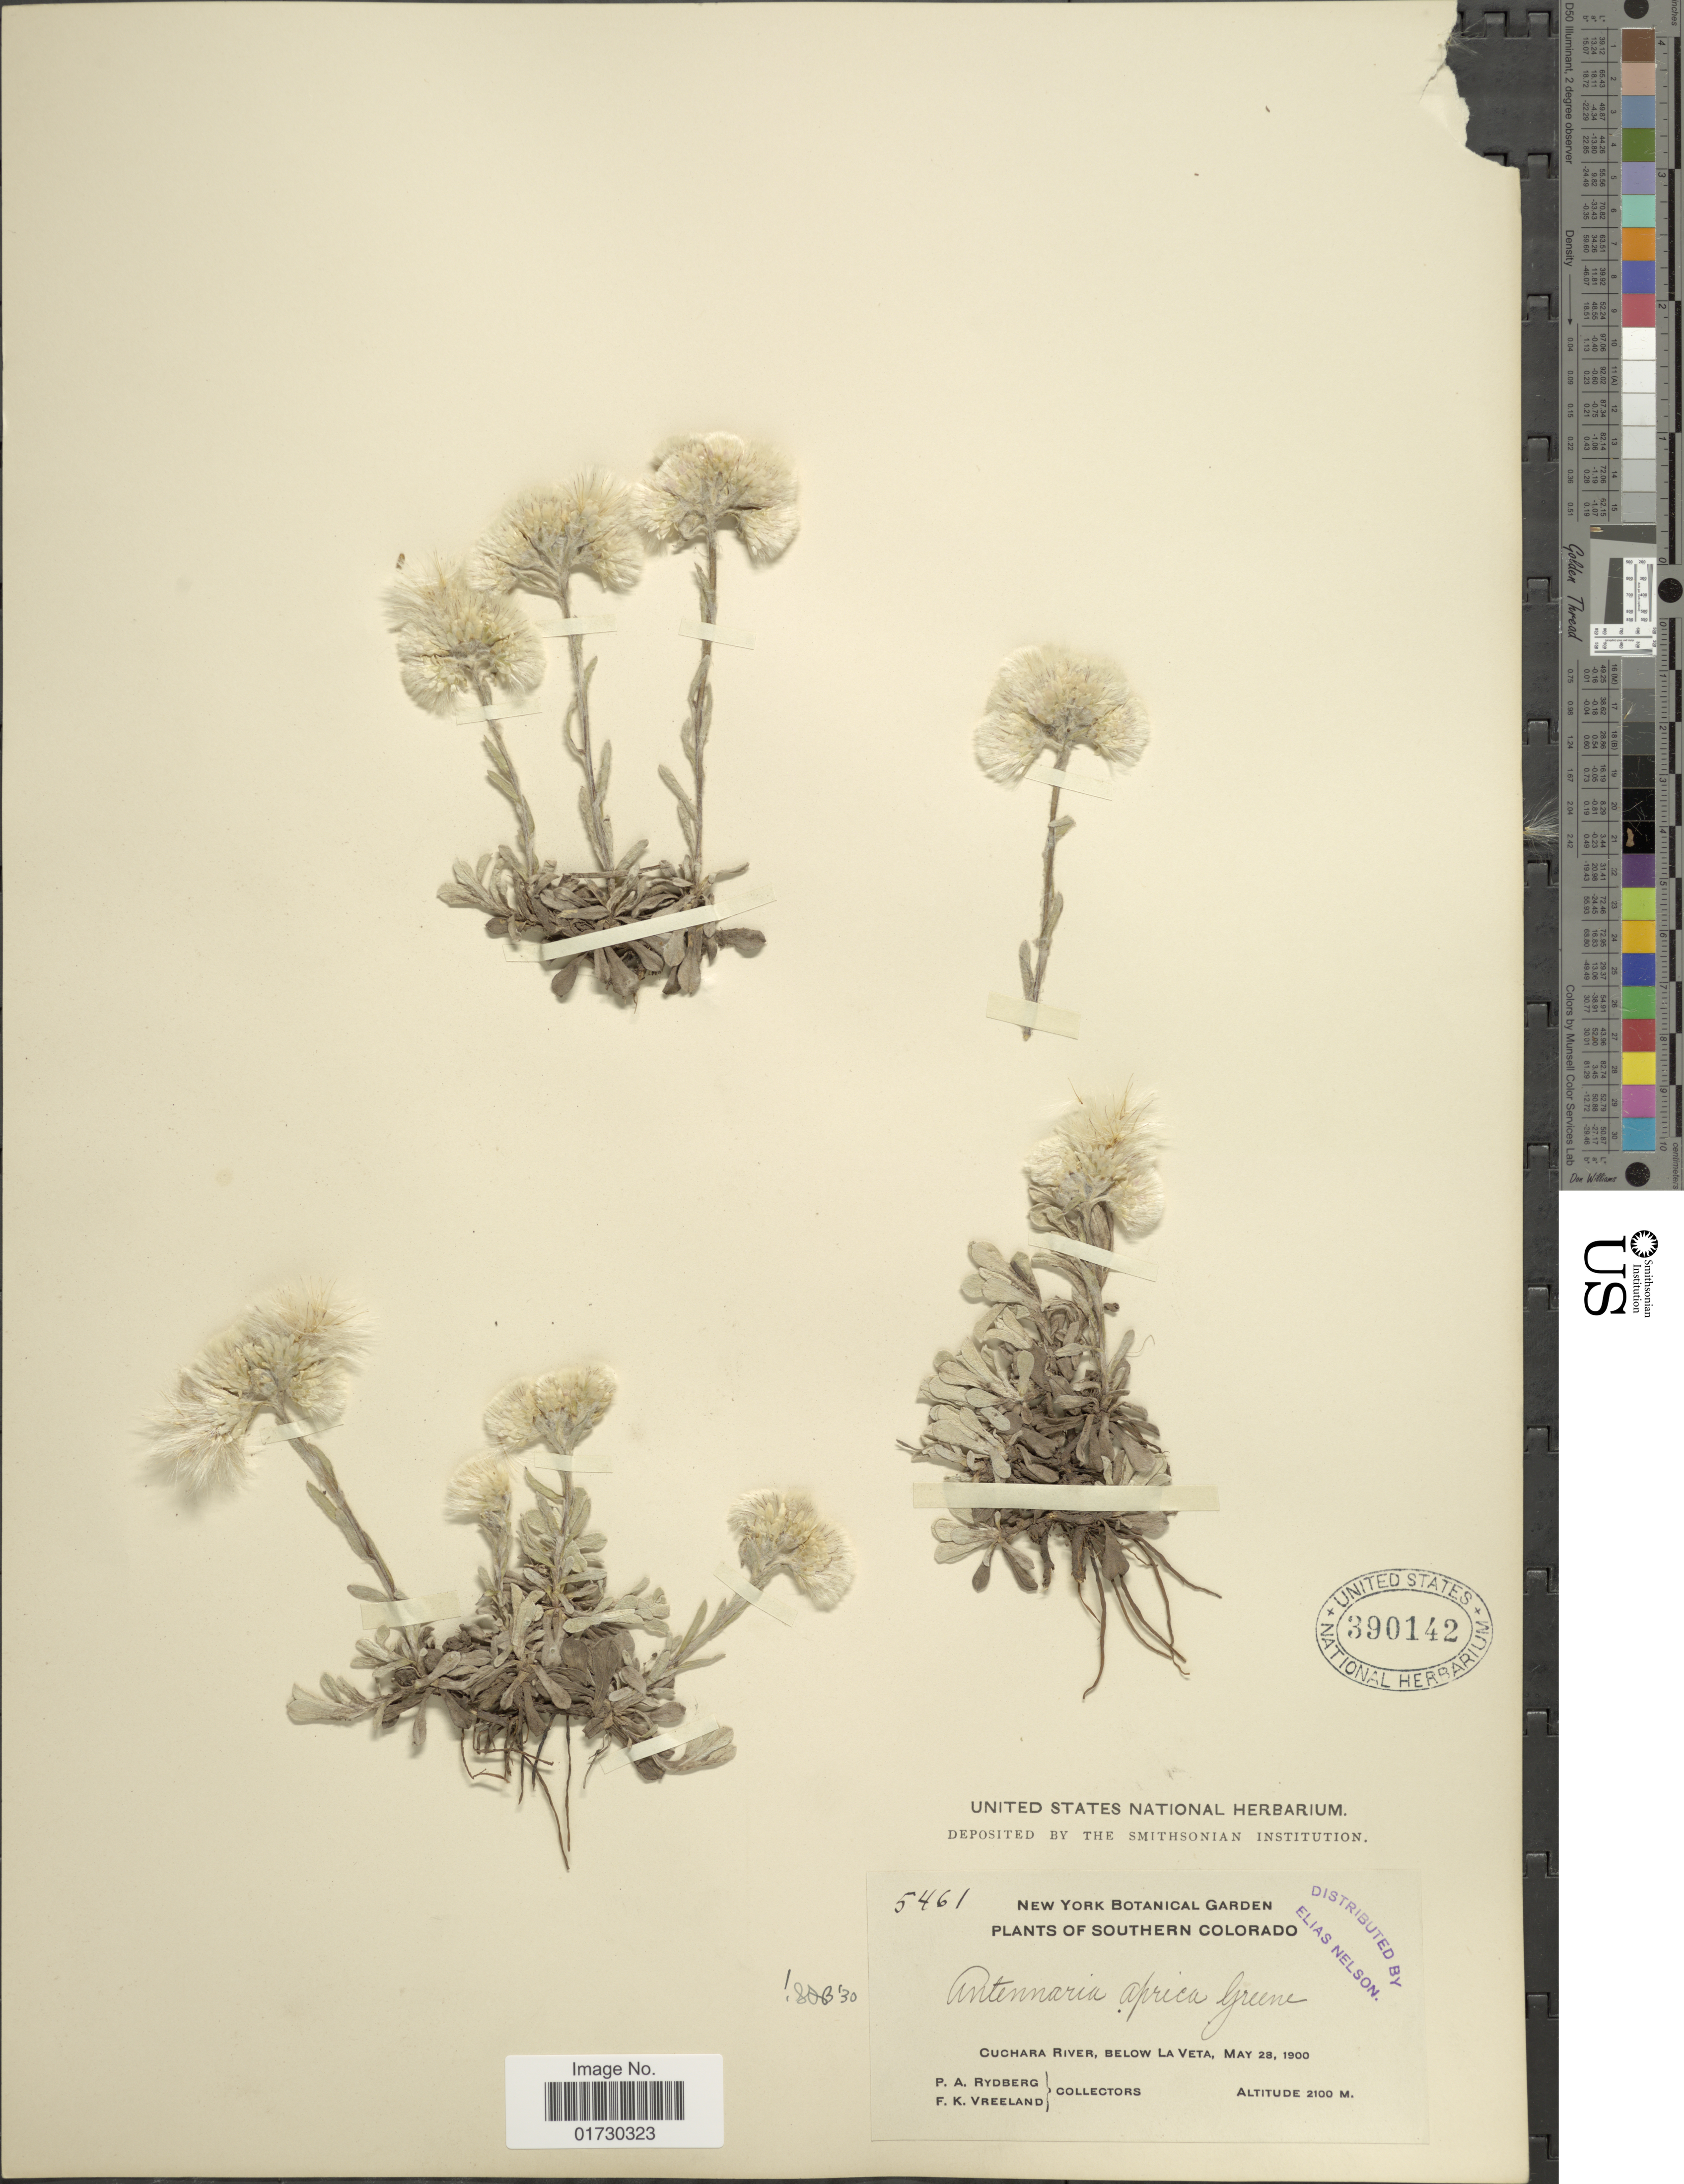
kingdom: Plantae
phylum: Tracheophyta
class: Magnoliopsida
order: Asterales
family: Asteraceae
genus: Antennaria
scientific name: Antennaria aprica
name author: Greene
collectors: P. A. Rydberg & F. Vreeland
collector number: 5461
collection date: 1900-05-28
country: United States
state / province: Colorado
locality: Southern Colorado, Cuchara River, below La Veta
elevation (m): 2100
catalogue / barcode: US 390142